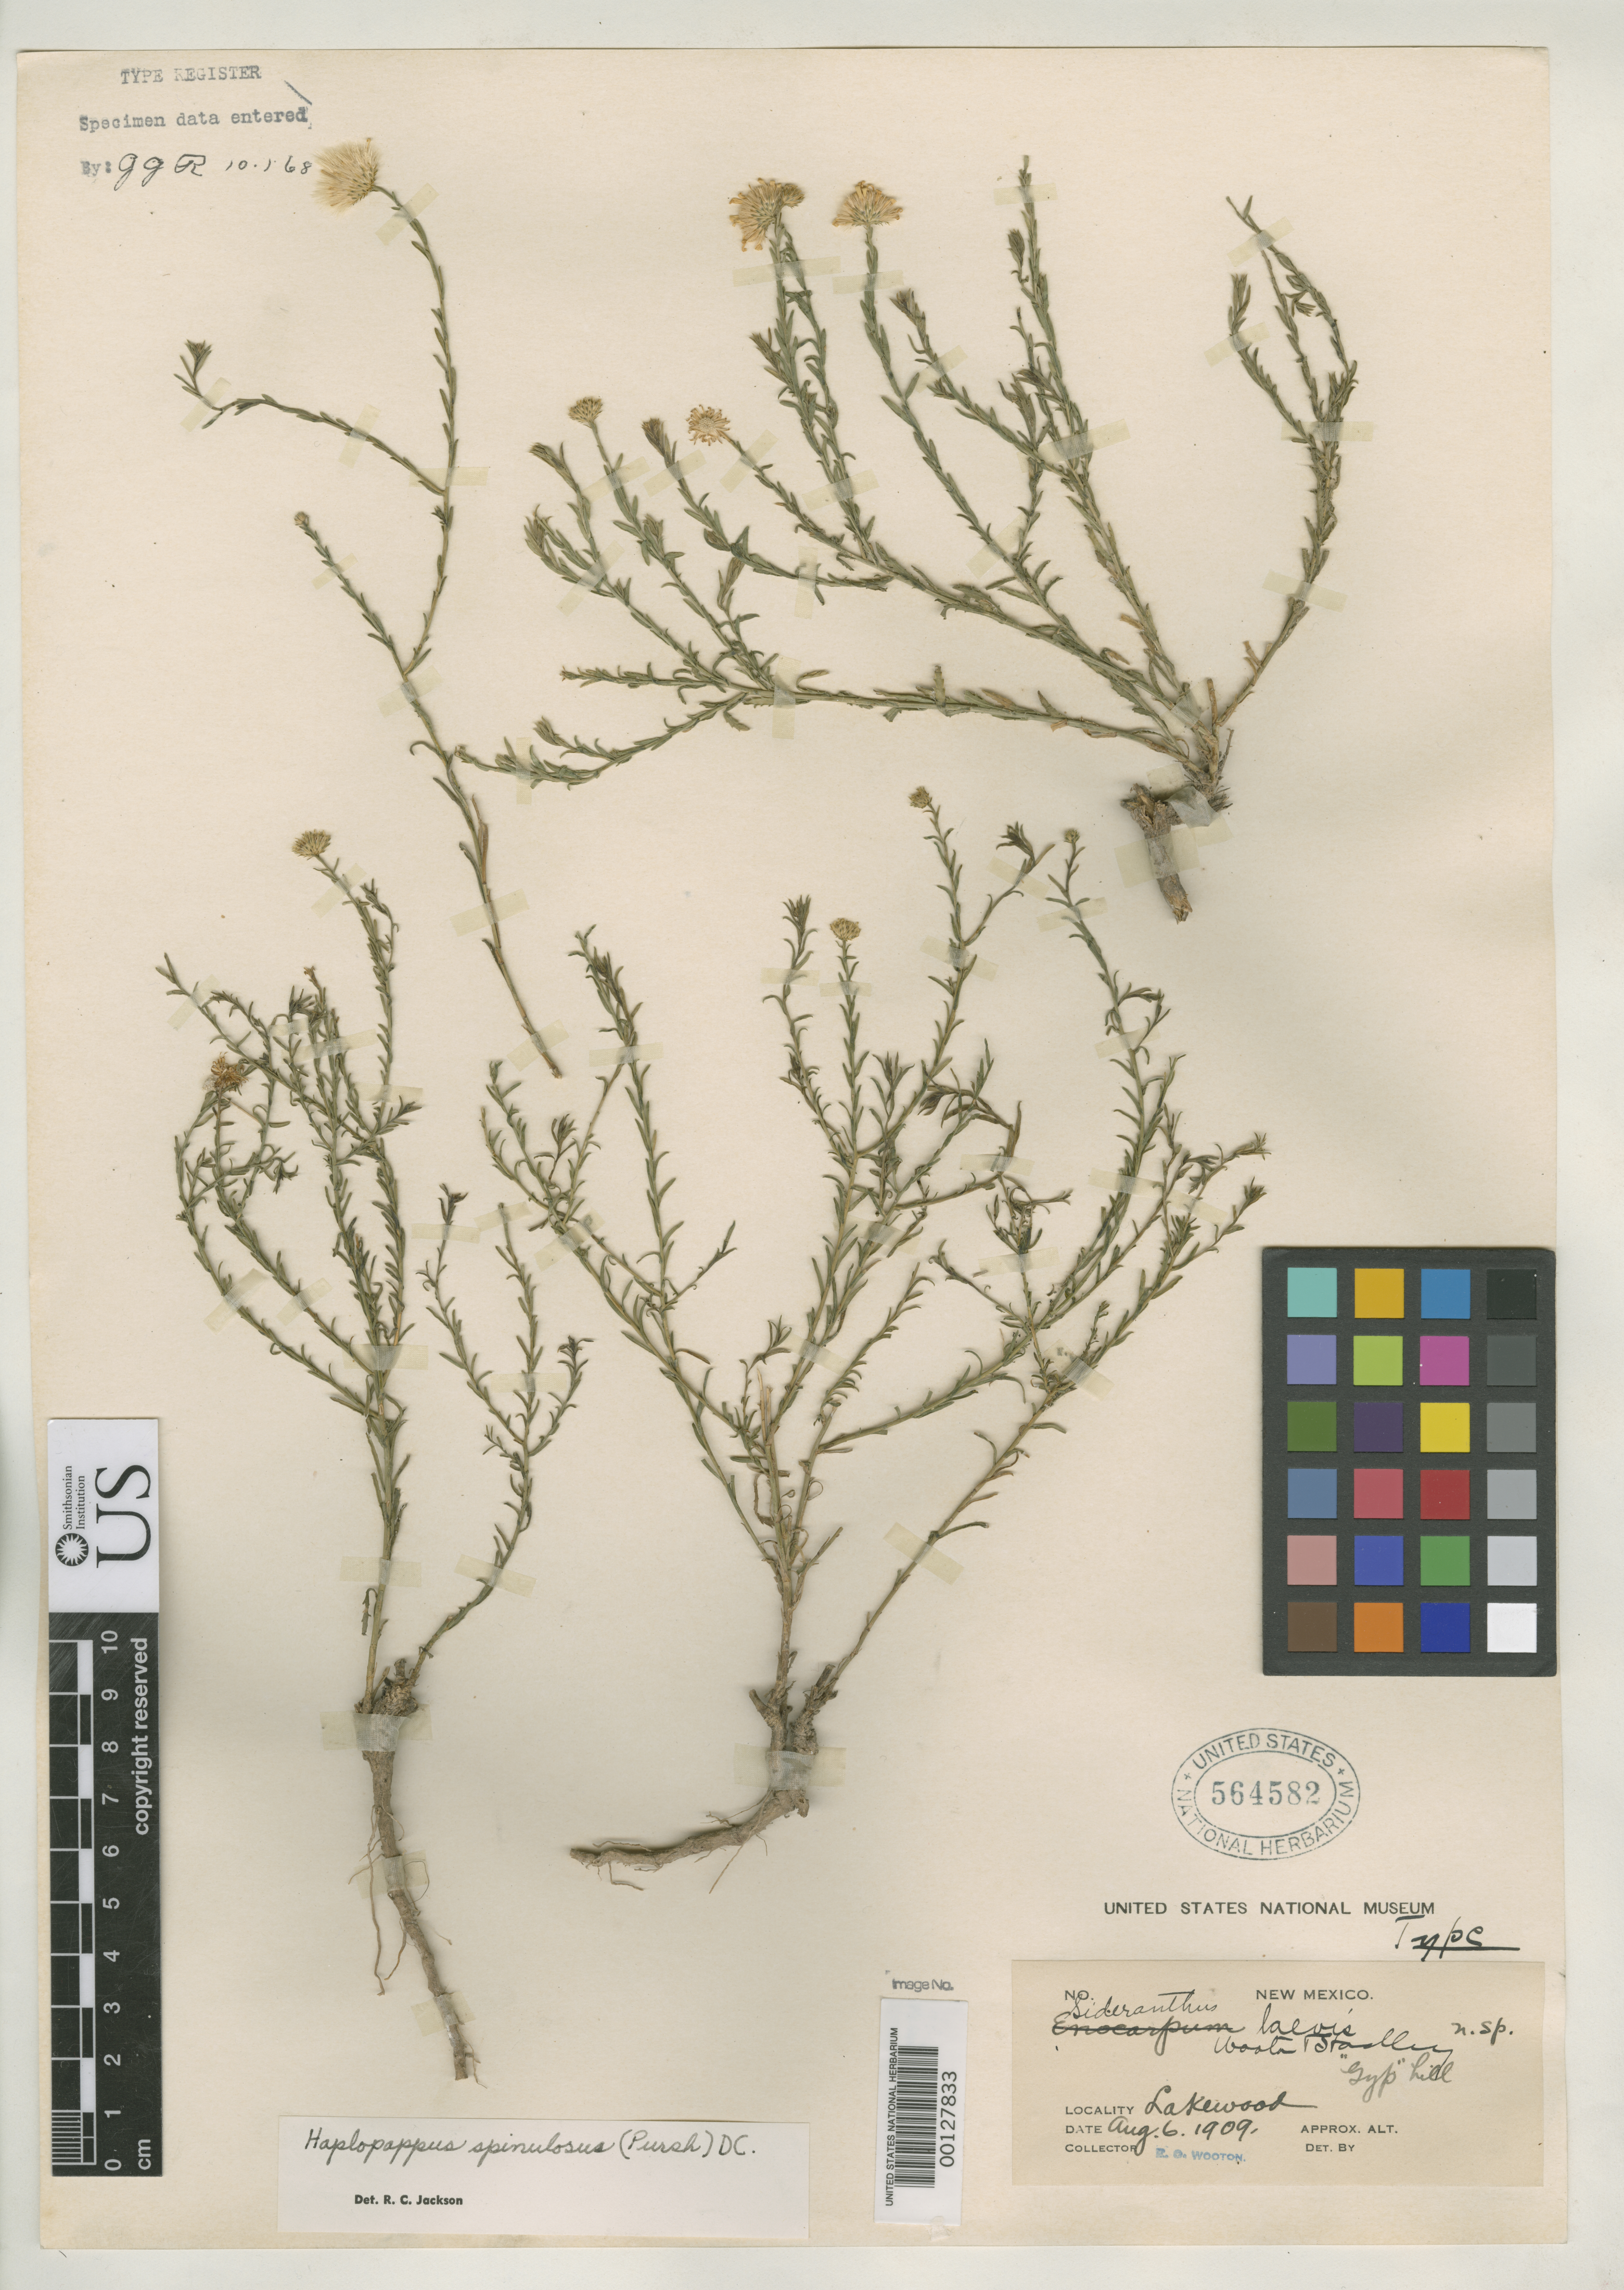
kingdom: Plantae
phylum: Tracheophyta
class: Magnoliopsida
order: Asterales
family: Asteraceae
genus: Sideranthus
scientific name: Sideranthus laevis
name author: Wooton & Standl.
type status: Holotype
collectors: E. O. Wooton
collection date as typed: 06 Aug 1909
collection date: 1909-08-06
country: United States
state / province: New Mexico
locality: Near Lakewood.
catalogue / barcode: US 564582